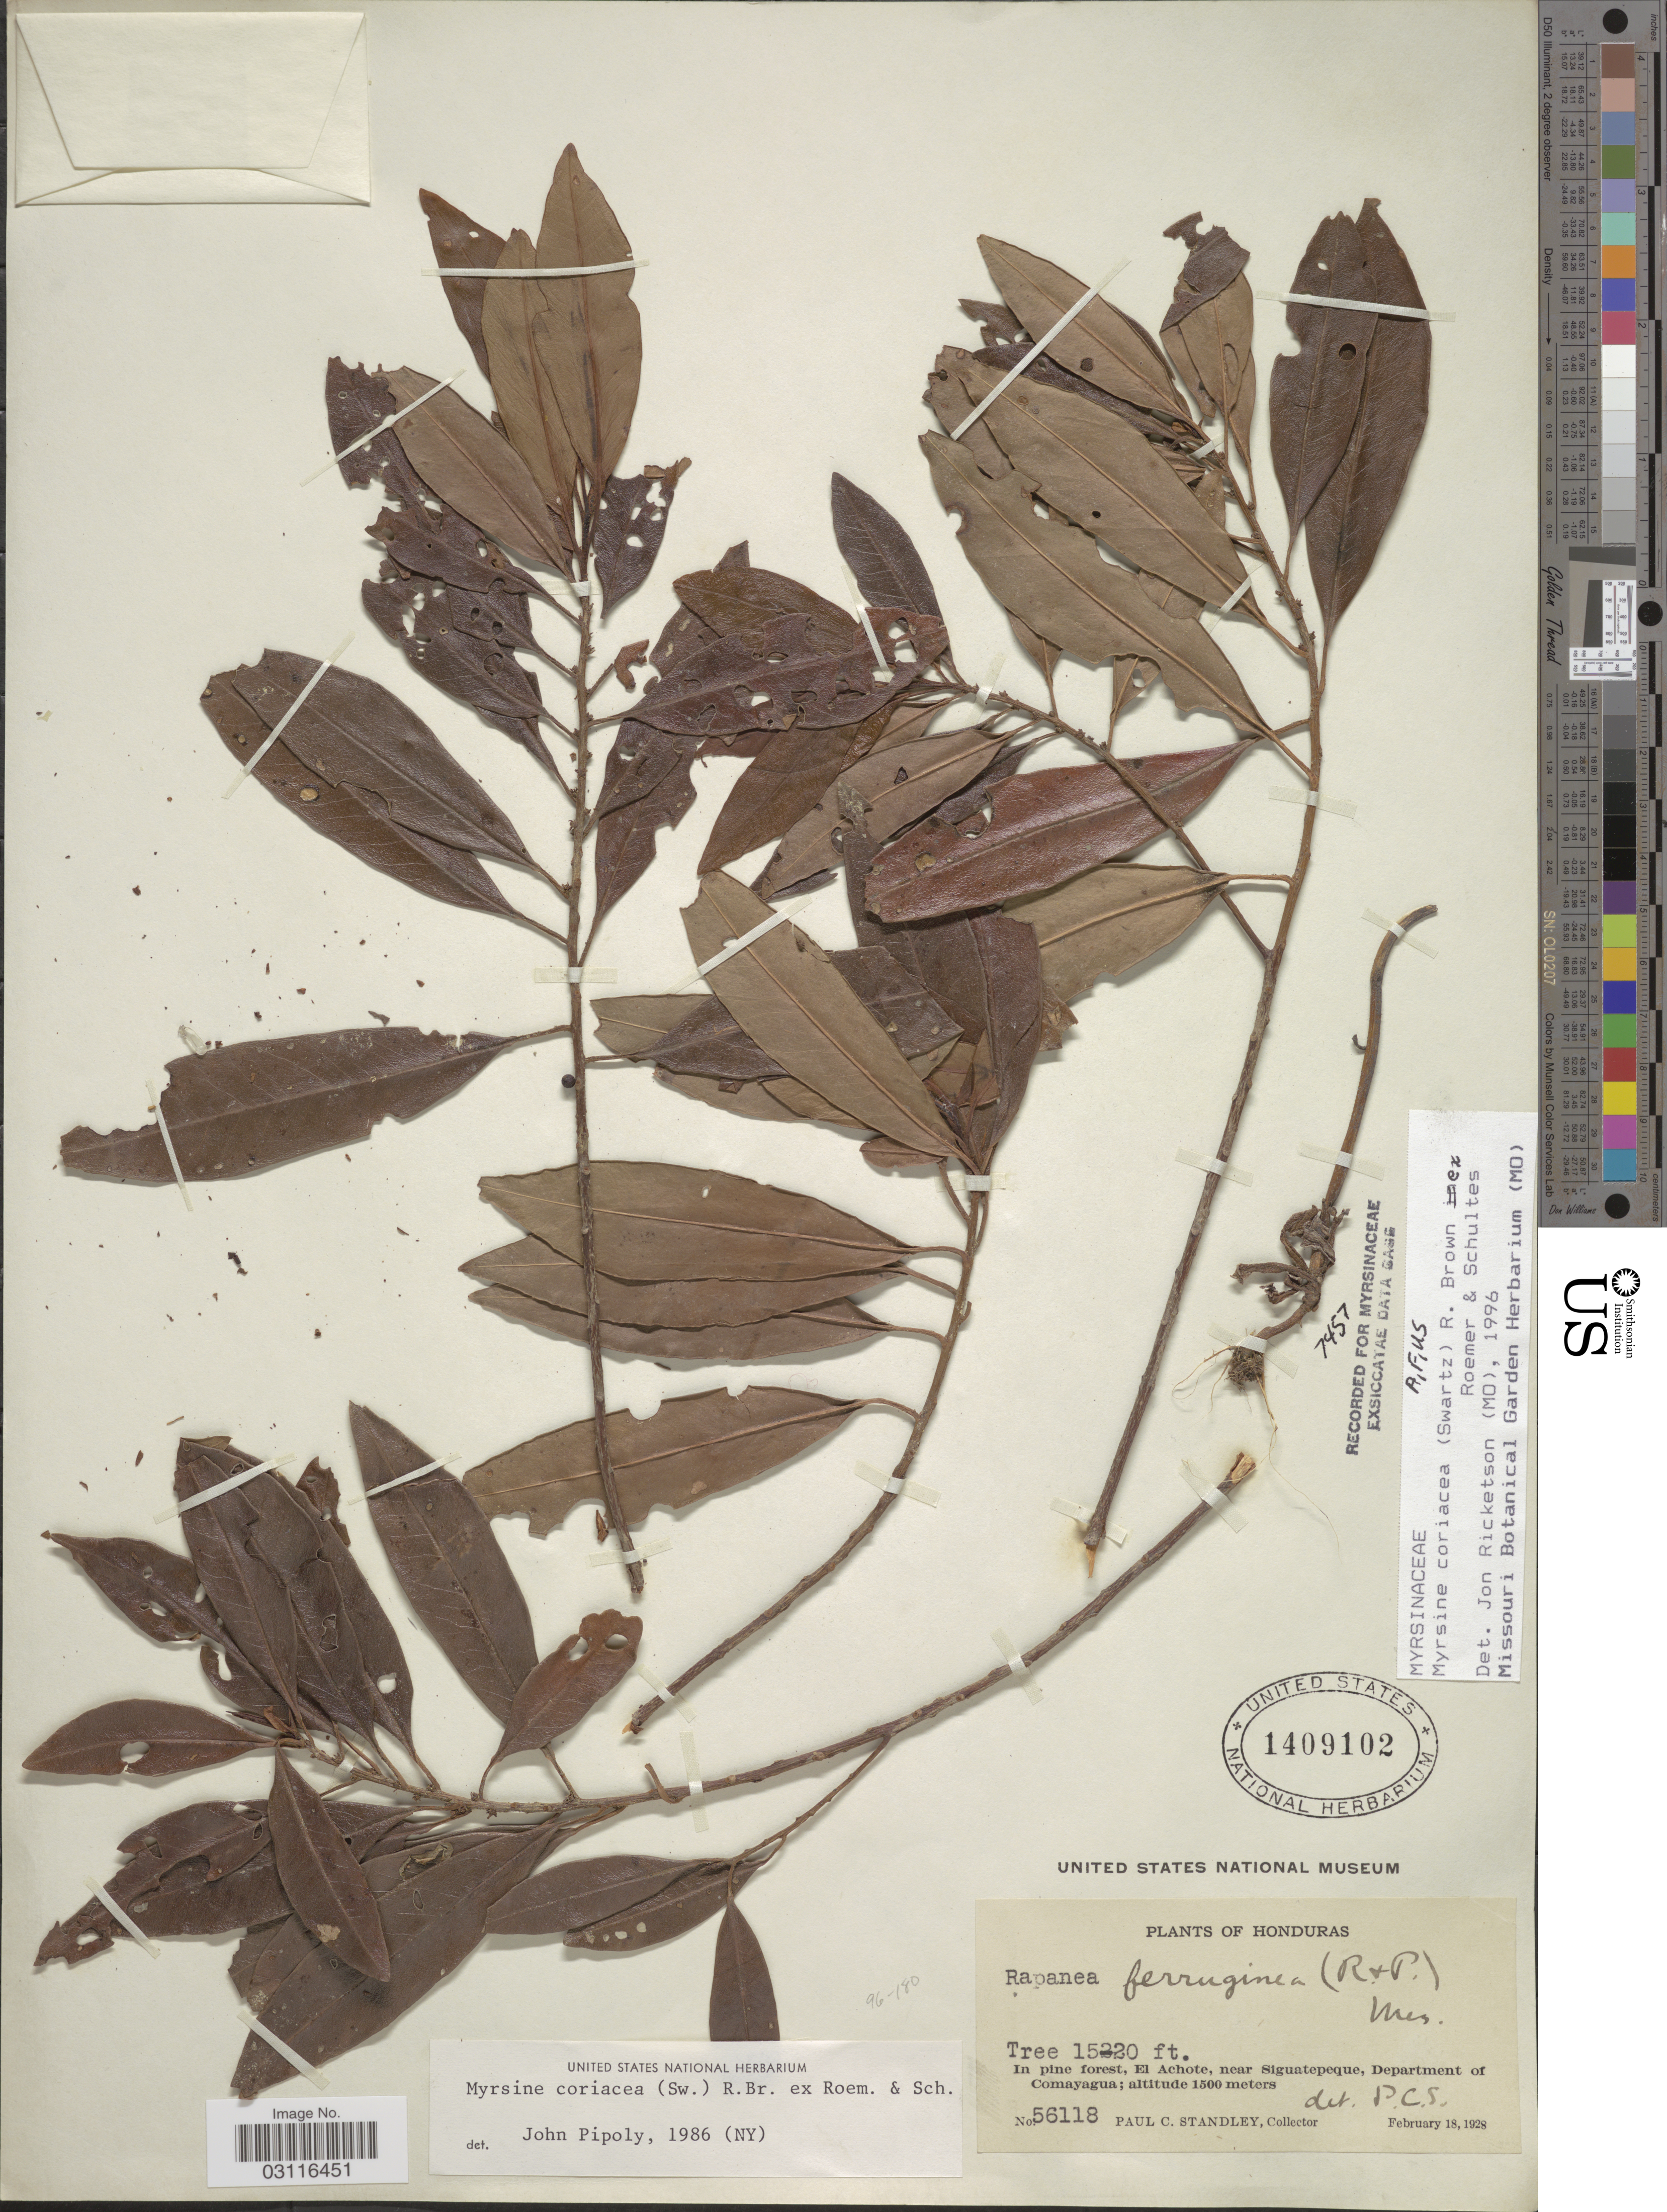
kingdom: Plantae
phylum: Tracheophyta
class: Magnoliopsida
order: Ericales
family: Primulaceae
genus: Myrsine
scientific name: Myrsine coriacea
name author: (Sw.) R. Br. ex Roem. & Schult.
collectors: P. C. Standley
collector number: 56118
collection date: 1928-02-18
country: Honduras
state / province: Comayagua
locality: In pine forest, El Achote, near Siguatepeque, Department of Comayagua.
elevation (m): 1500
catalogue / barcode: US 1409102